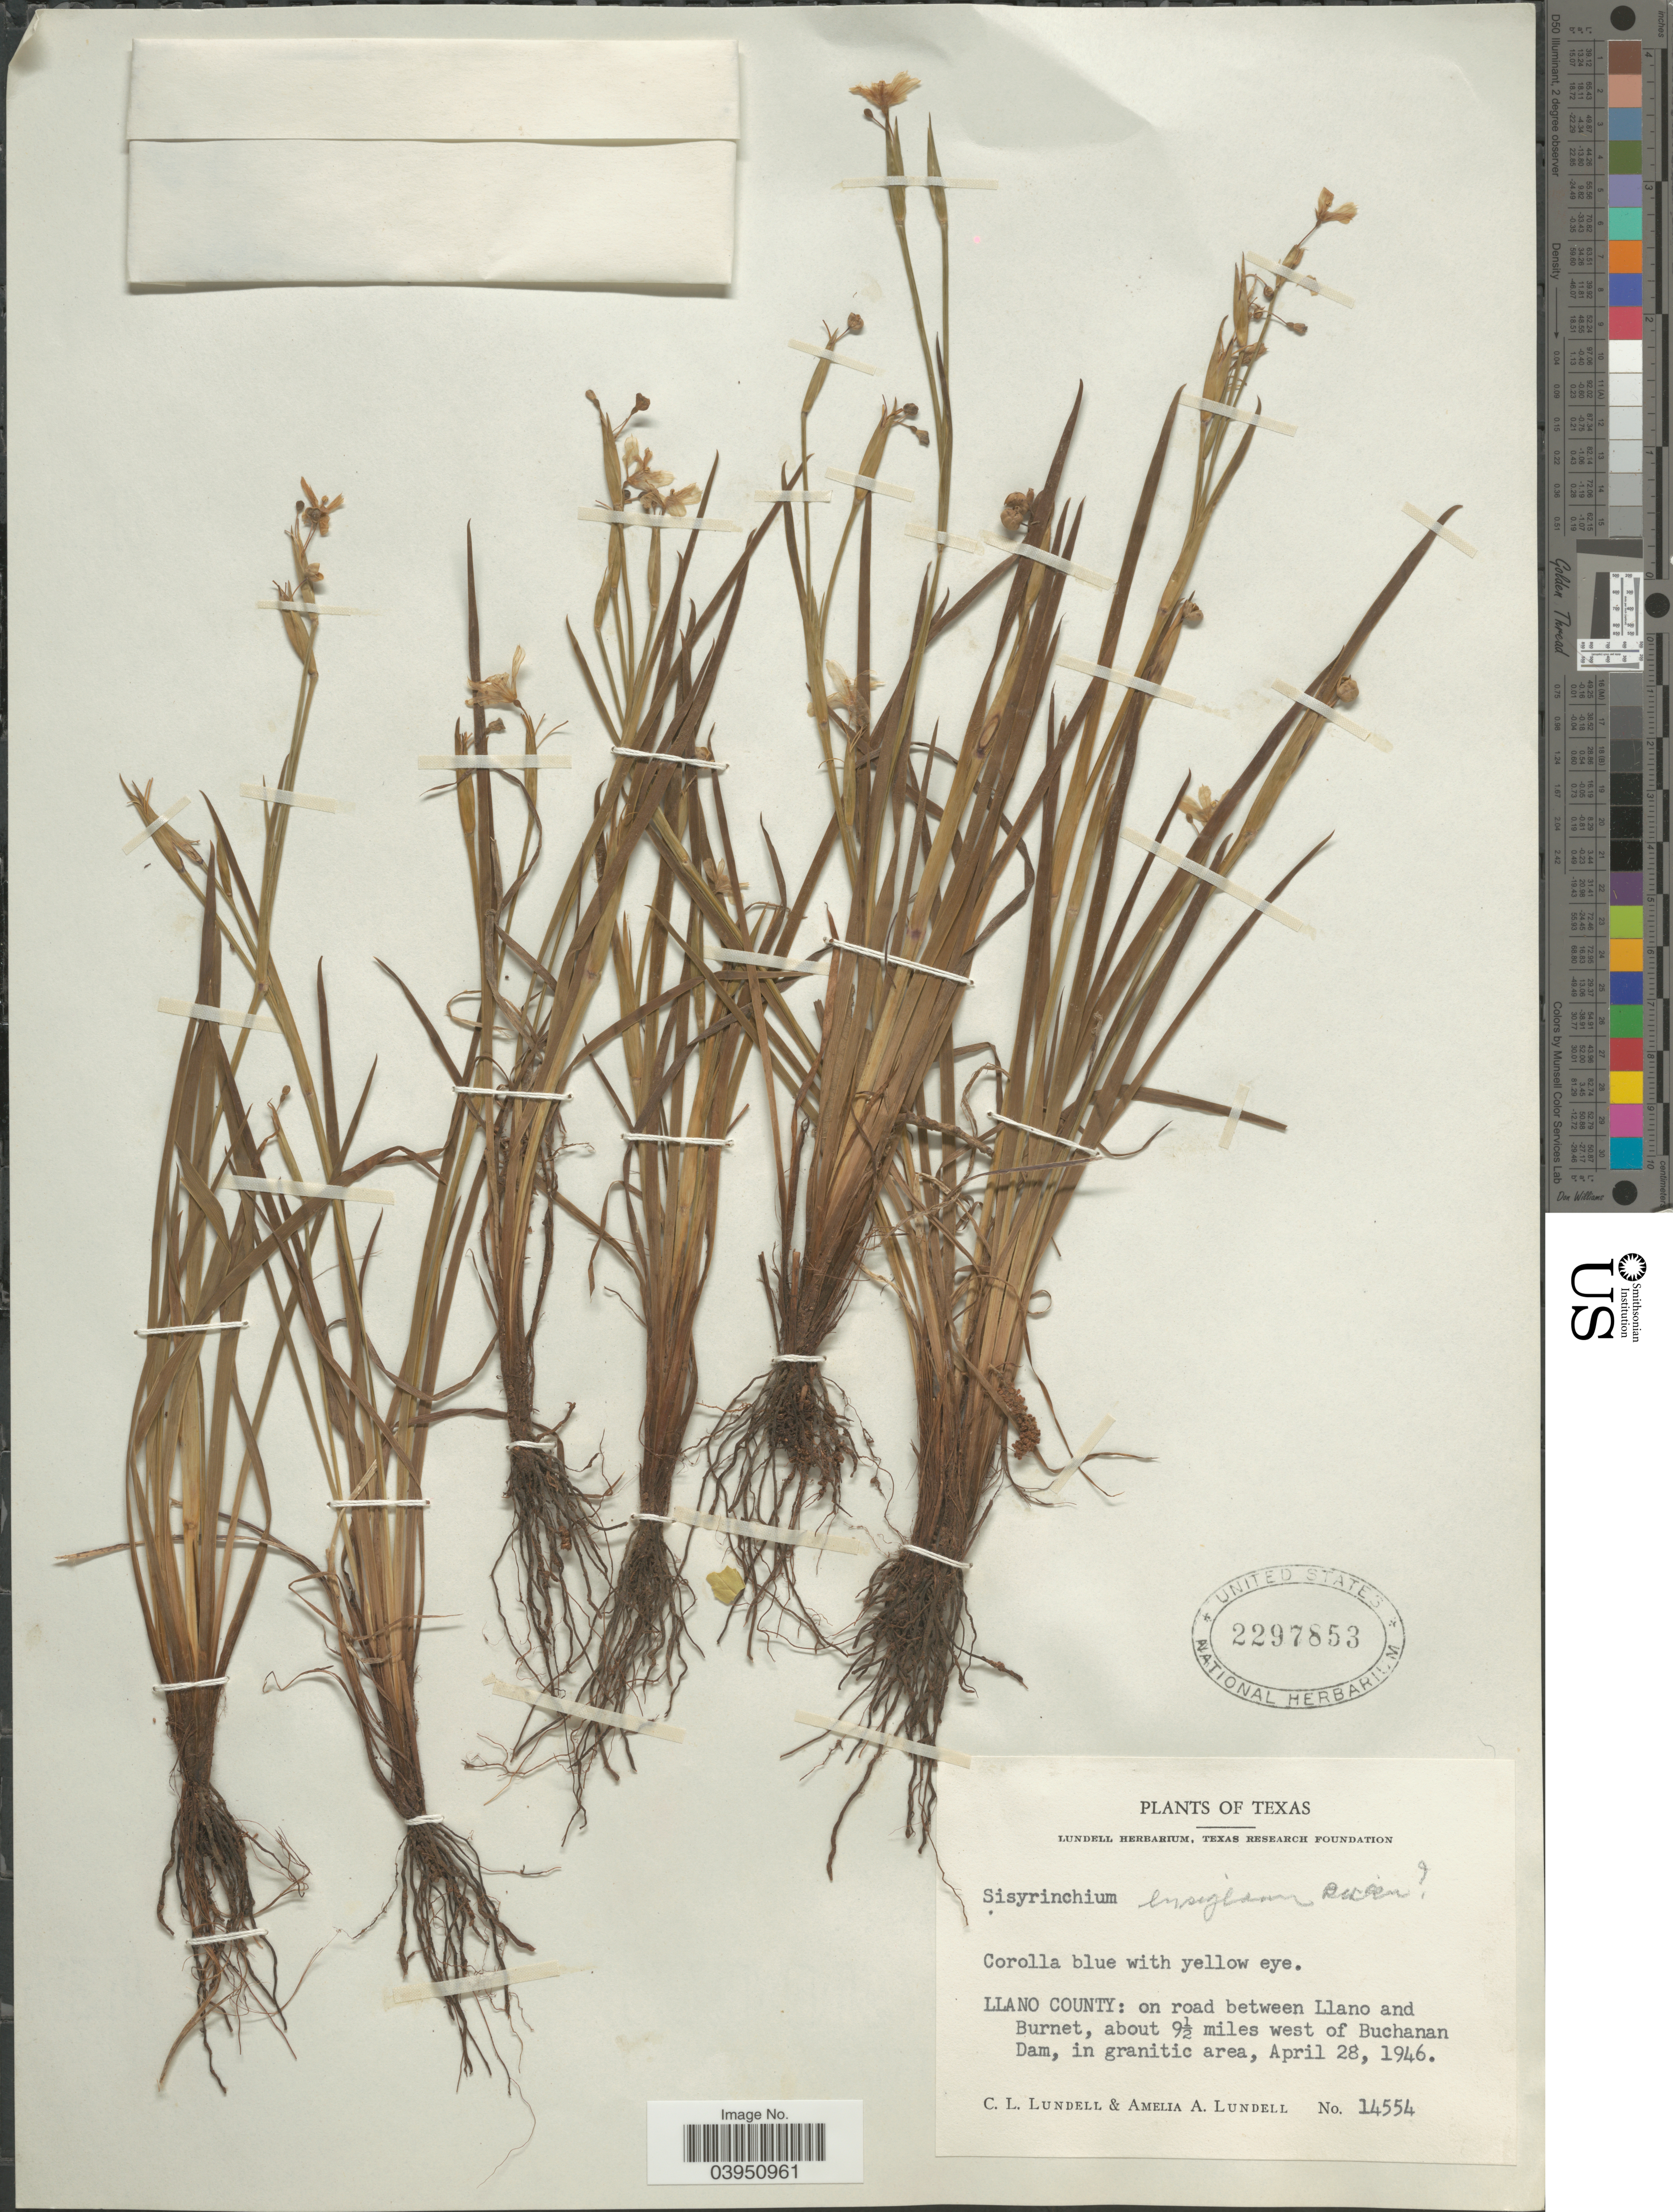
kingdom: Plantae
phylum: Tracheophyta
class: Liliopsida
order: Asparagales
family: Iridaceae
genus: Sisyrinchium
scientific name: Sisyrinchium ensigerum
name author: E.P. Bicknell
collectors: C. L. Lundell & A. A. Lundell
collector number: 14554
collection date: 1946-04-28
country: United States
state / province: Texas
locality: Llano County: on road between Llano and Burnet, about 9½ miles west of Buchanan Dam.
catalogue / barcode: US 2297853